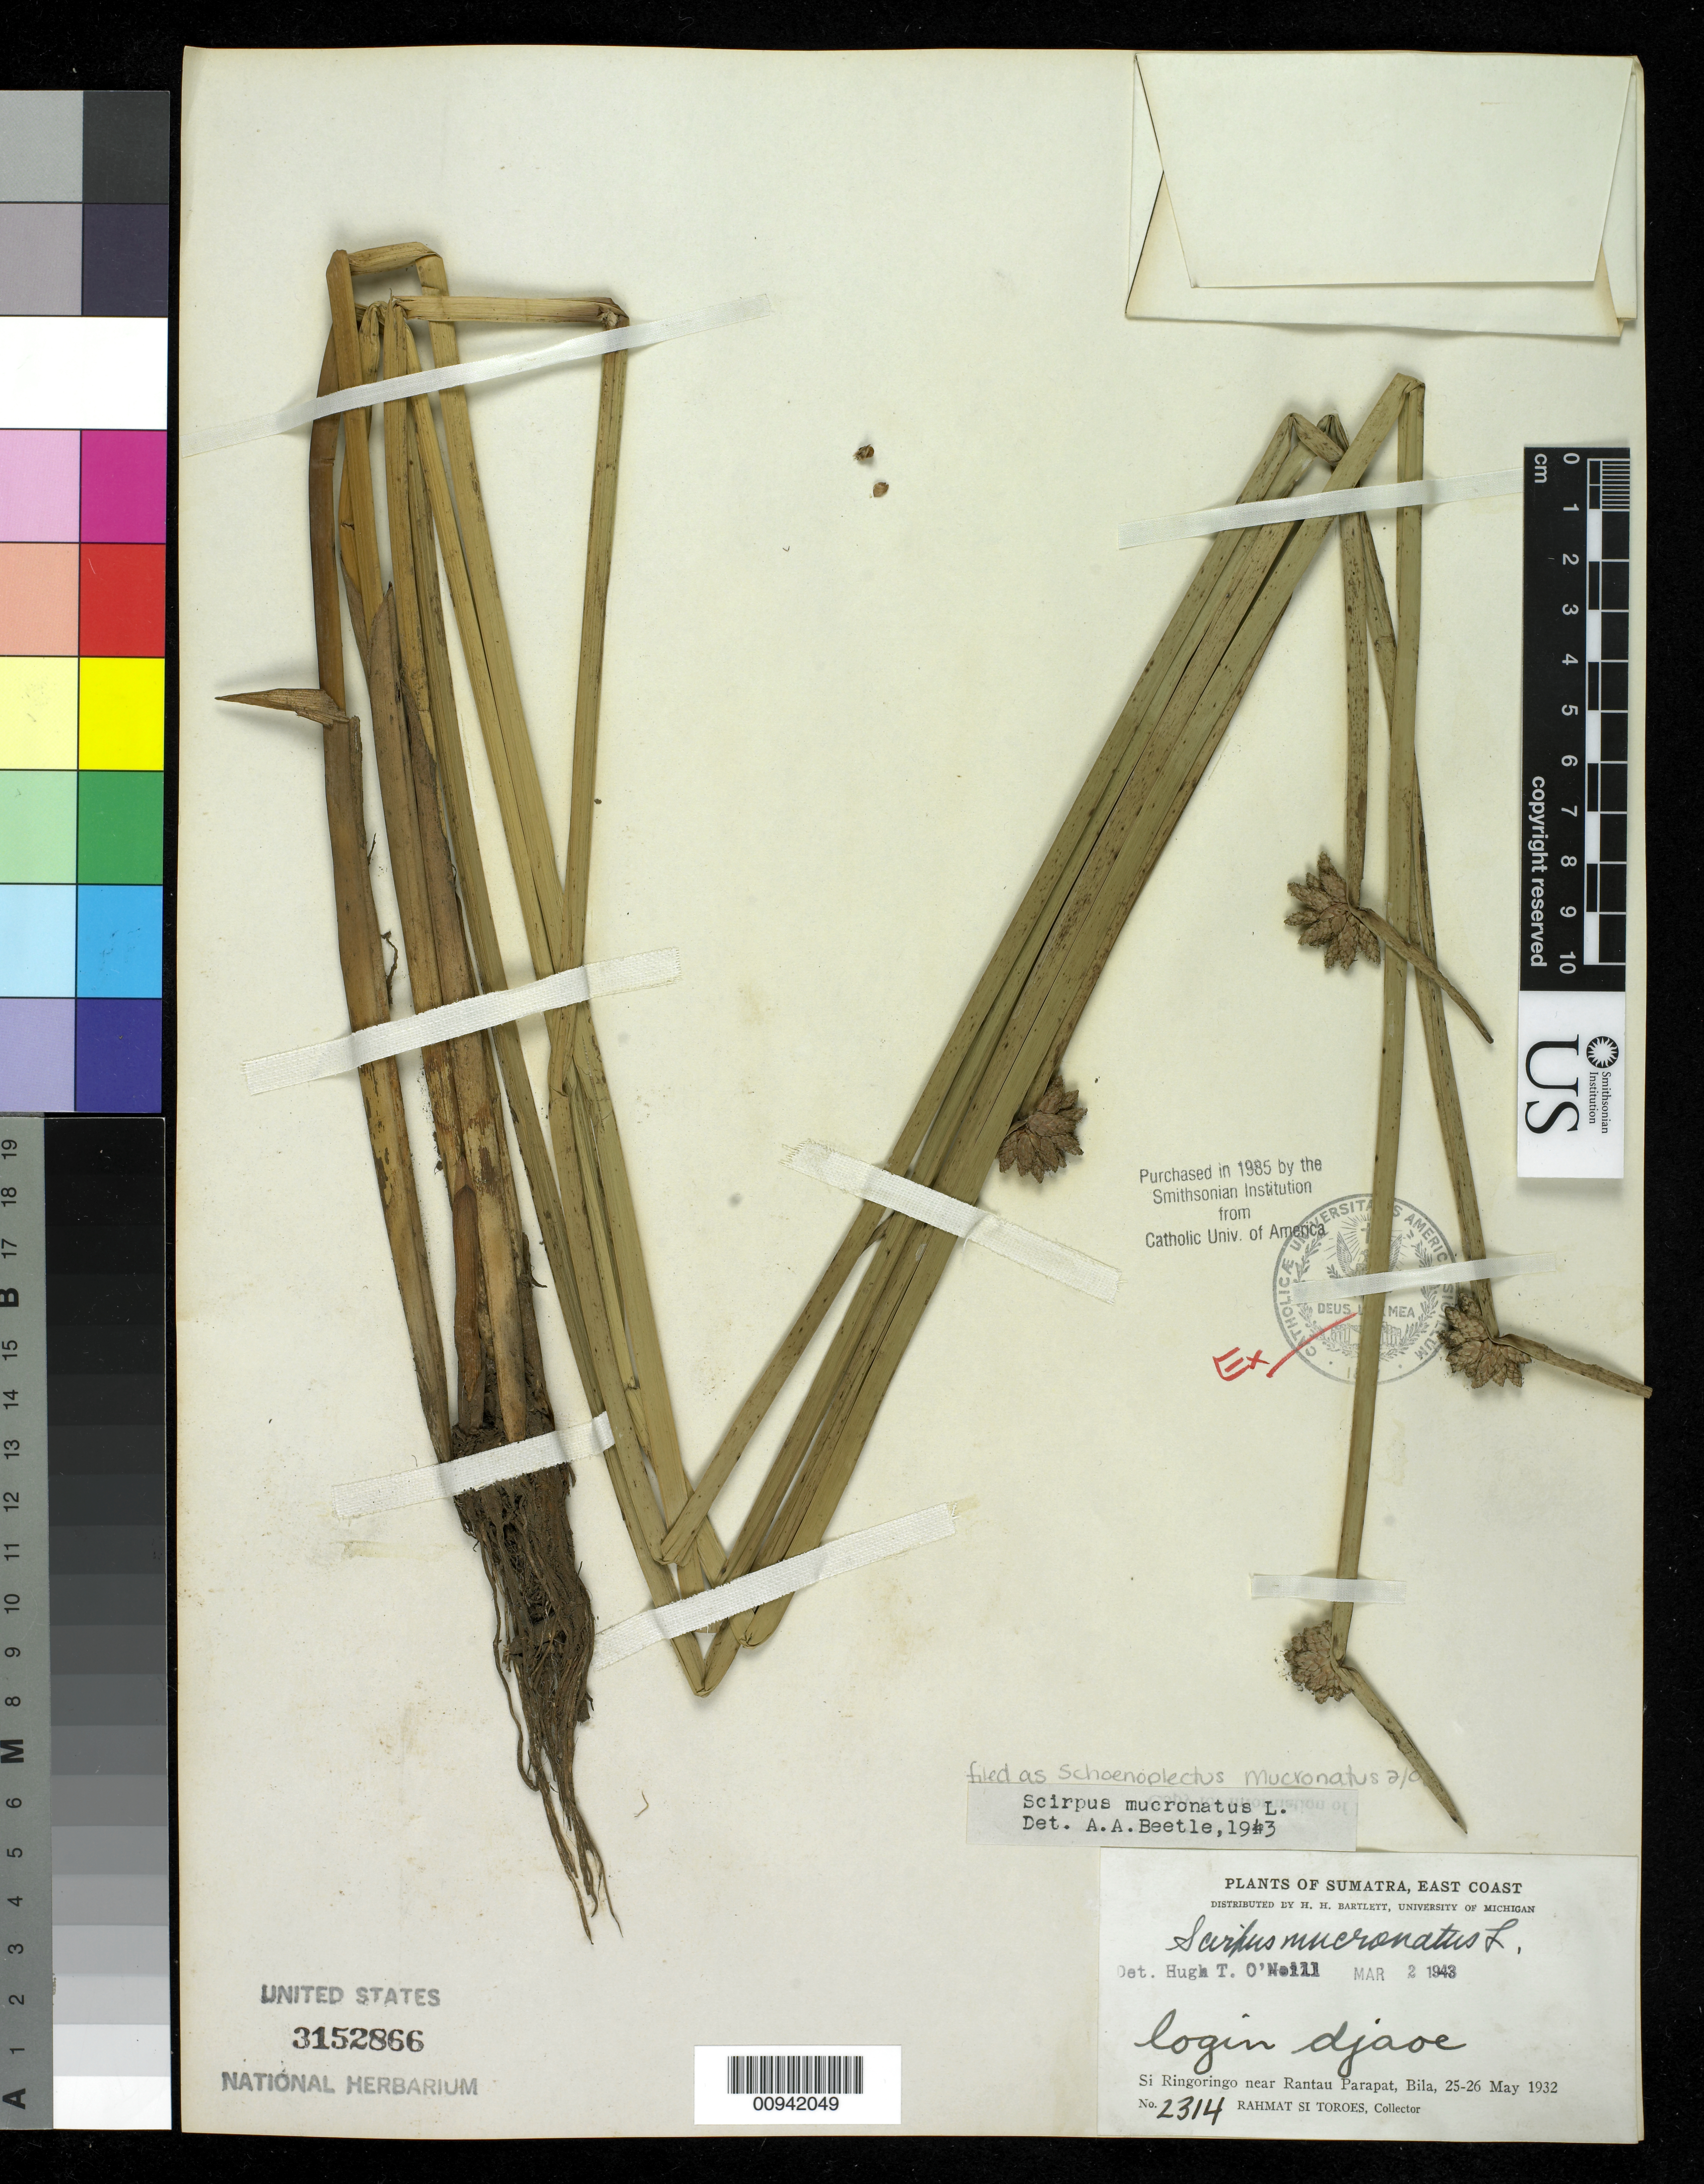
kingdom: Plantae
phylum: Tracheophyta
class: Liliopsida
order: Poales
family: Cyperaceae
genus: Schoenoplectiella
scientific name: Schoenoplectiella mucronata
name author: (L.) Jung & Choi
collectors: Rahmat Si Boeea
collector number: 2314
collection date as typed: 25 May 1932 to 26 May 1932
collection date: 1932-05-25/1932-05-26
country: Indonesia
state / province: Sumatra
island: Sumatra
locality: East Coast. Si Ringoringo near Rantau Parapat, Bila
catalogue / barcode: US 3152866